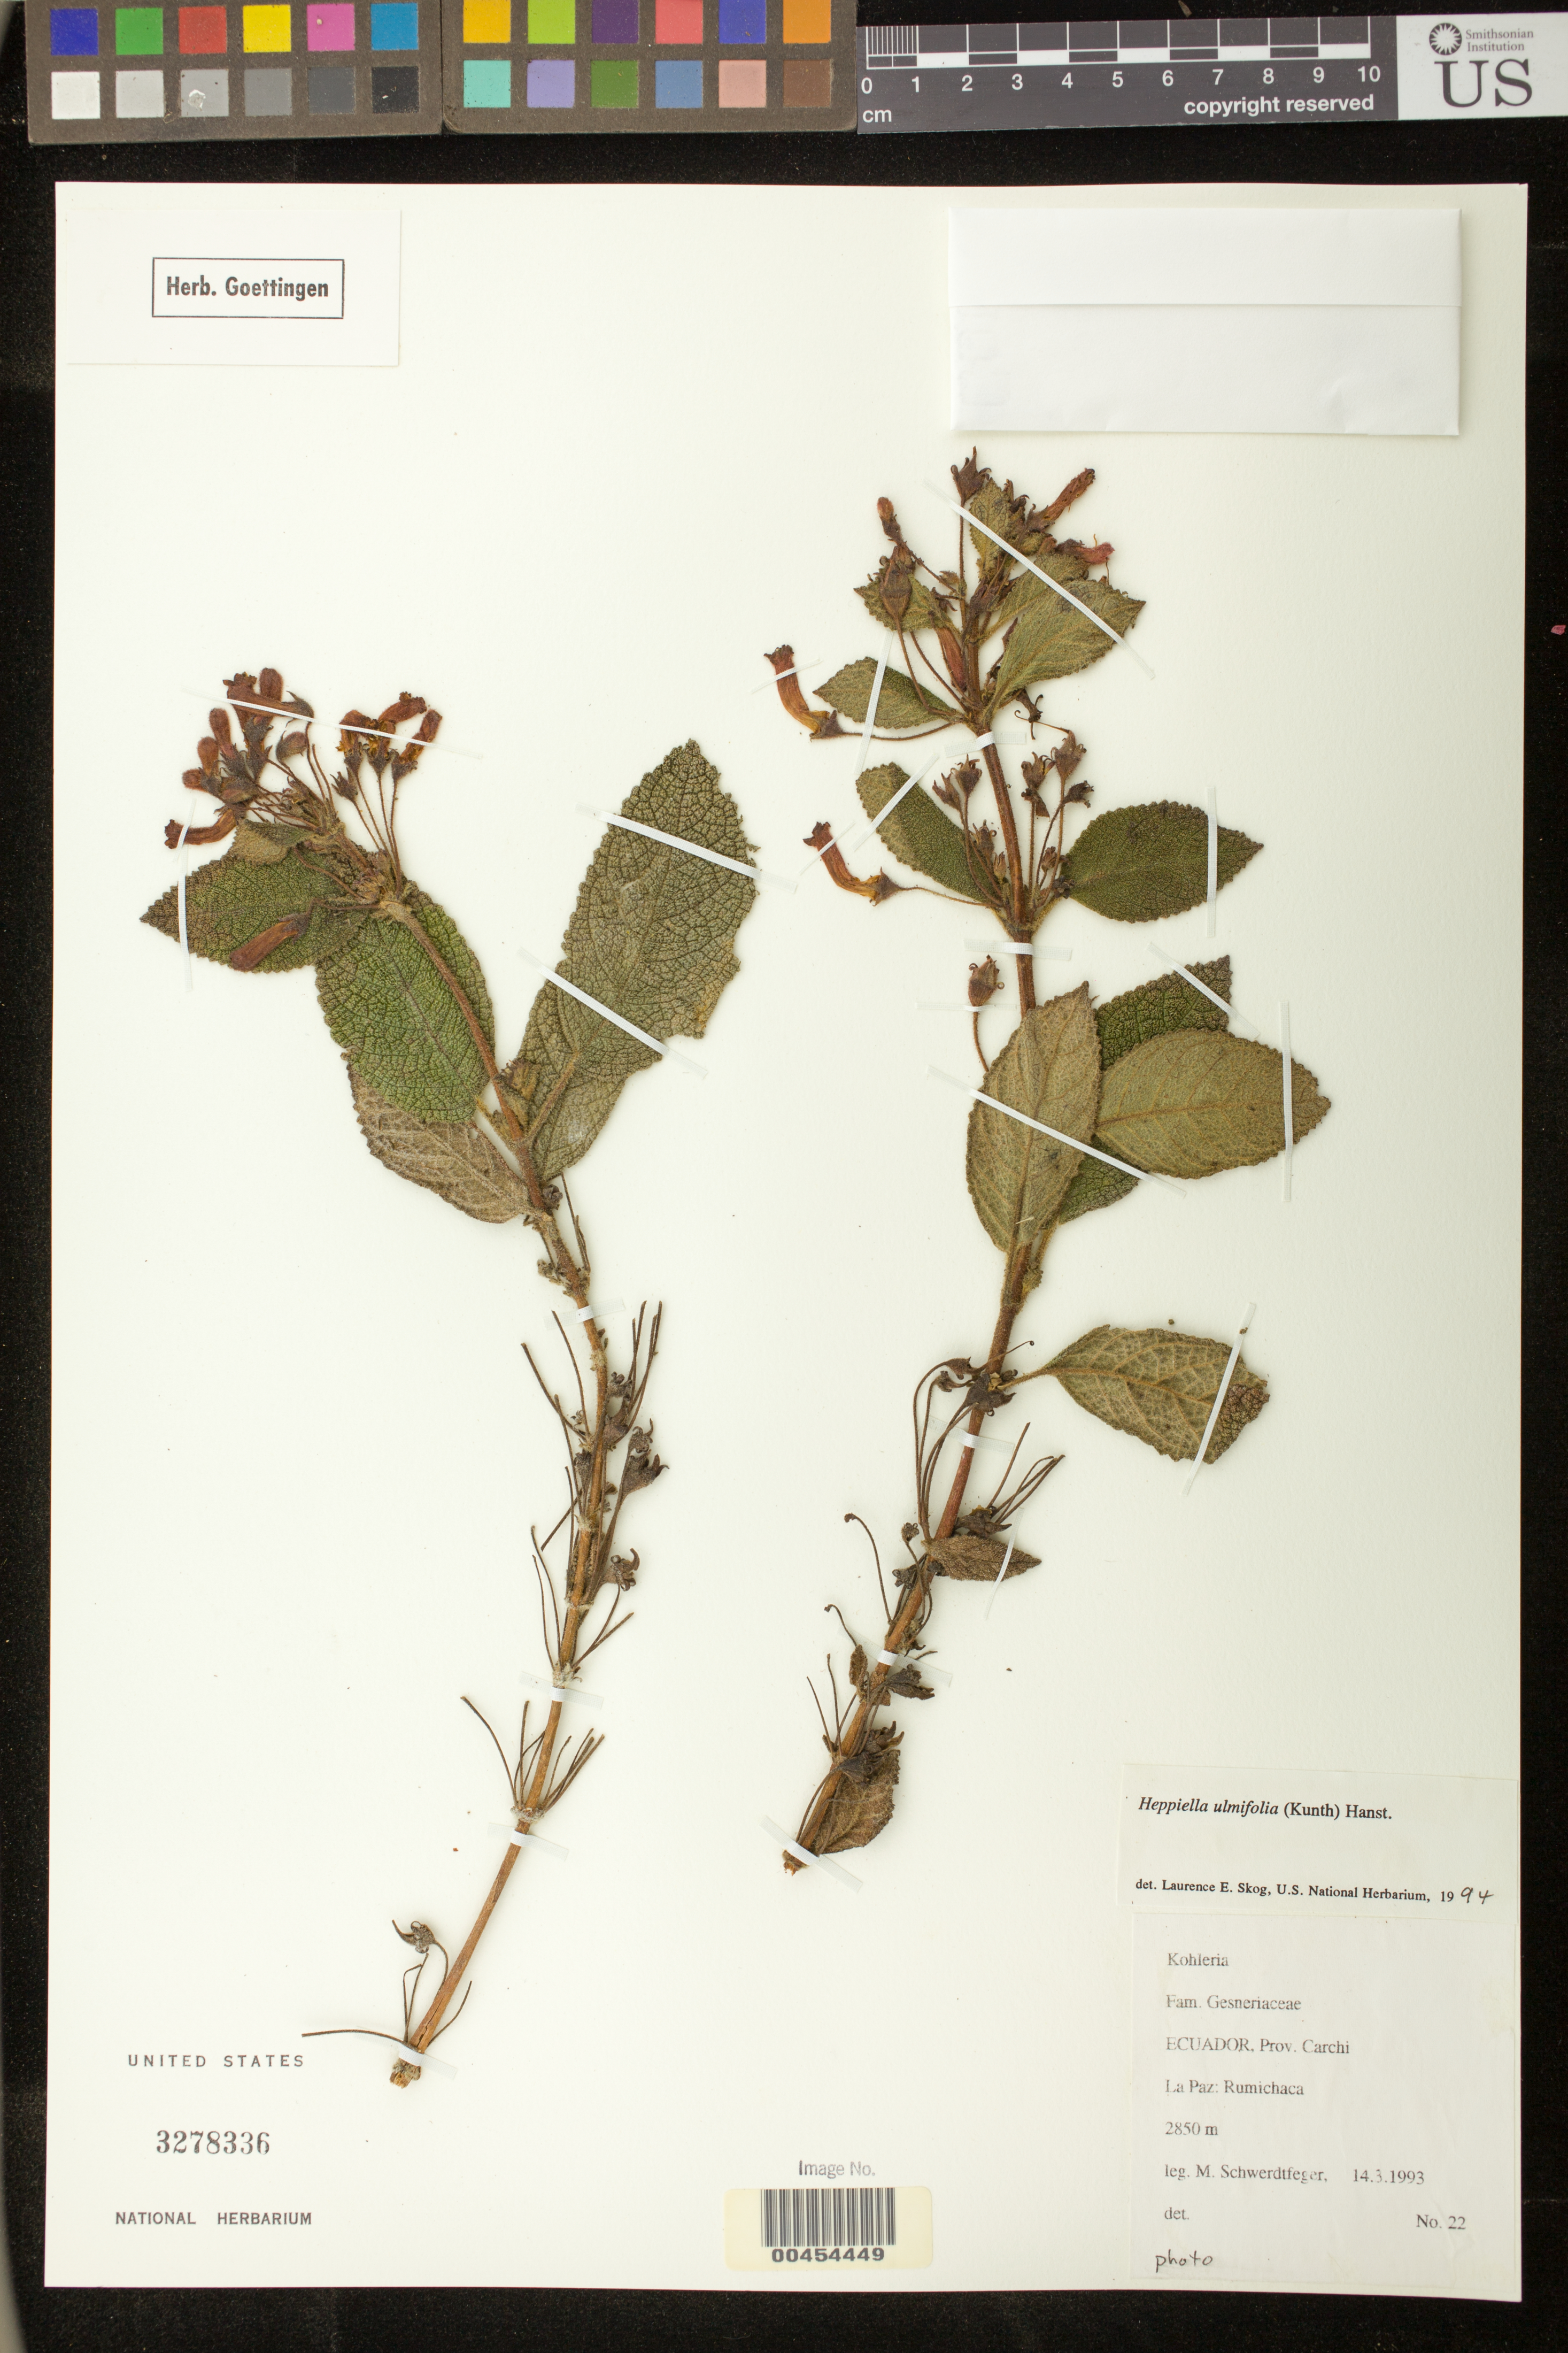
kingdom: Plantae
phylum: Tracheophyta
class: Magnoliopsida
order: Lamiales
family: Gesneriaceae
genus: Heppiella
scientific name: Heppiella ulmifolia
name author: (Kunth) Hanst.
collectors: M. Schwerdtfeger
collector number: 22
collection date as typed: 14 Mar 1993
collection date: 1993-03-14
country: Ecuador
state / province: Carchi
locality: La Paz, Rumichaca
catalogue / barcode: US 3278336